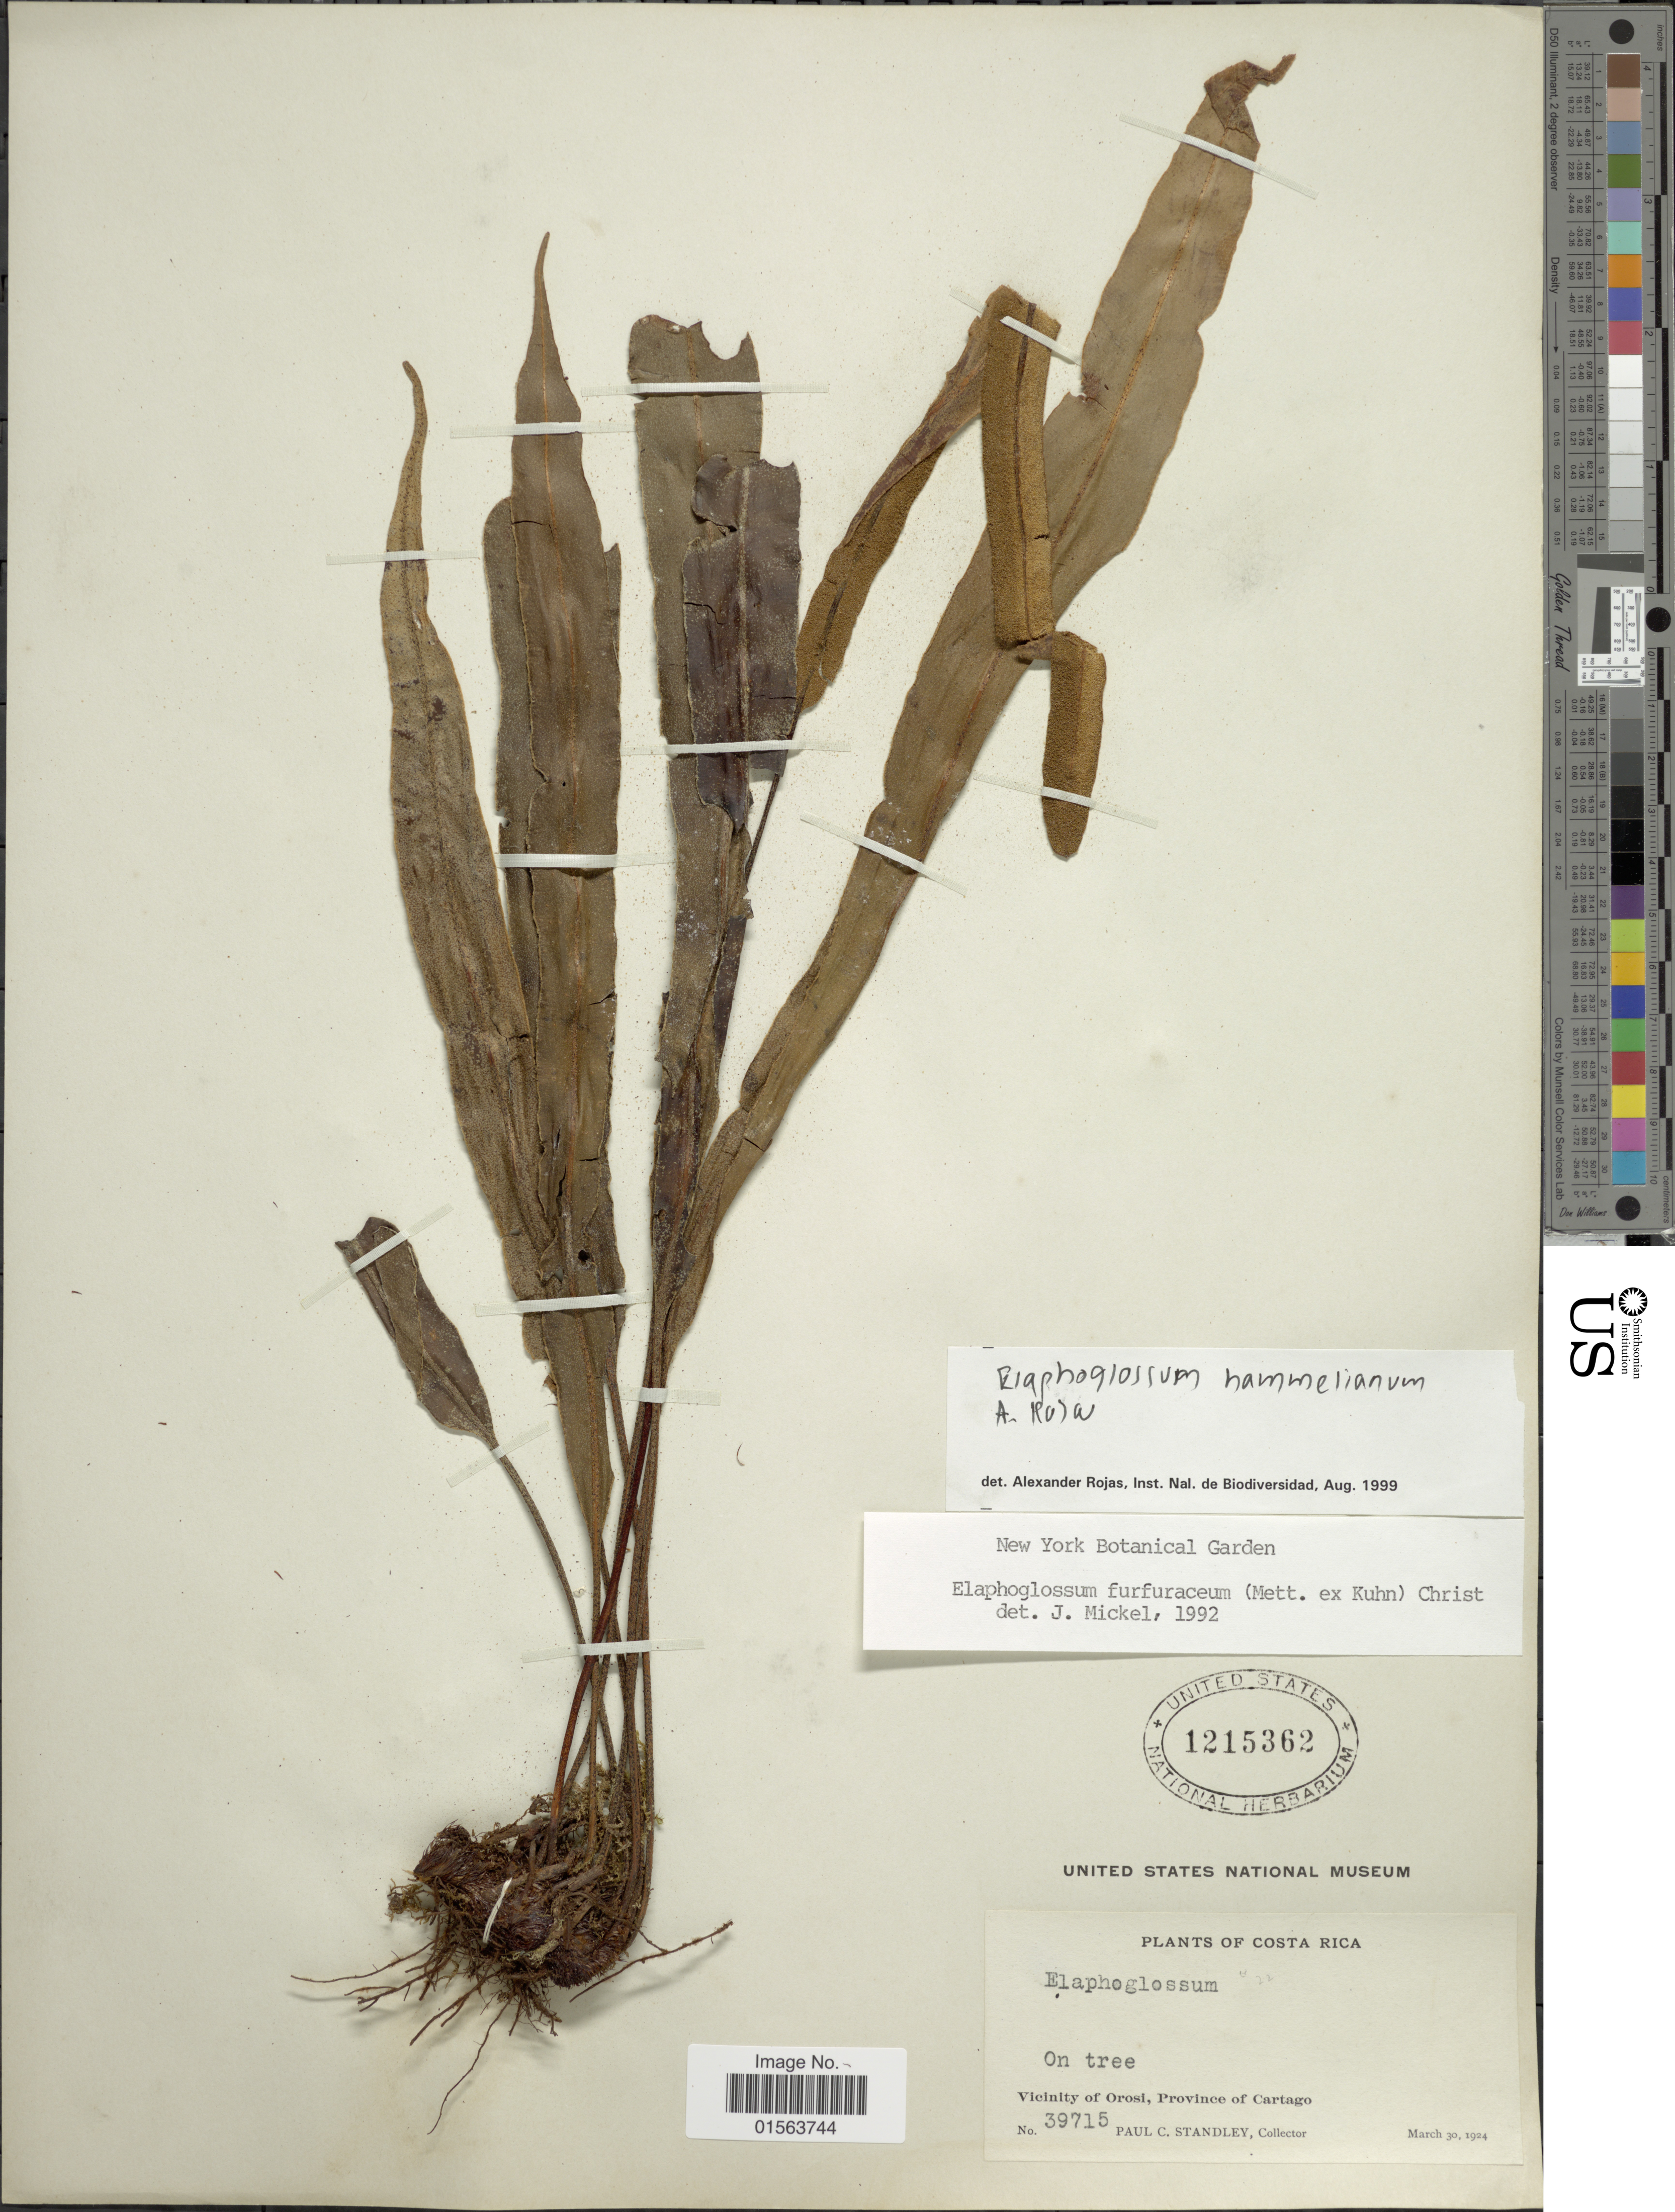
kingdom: Plantae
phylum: Tracheophyta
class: Polypodiopsida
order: Polypodiales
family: Dryopteridaceae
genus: Elaphoglossum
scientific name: Elaphoglossum hammelianum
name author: A. Rojas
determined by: Matos, F. B.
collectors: P. C. Standley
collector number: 39715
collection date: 1924-03-30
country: Costa Rica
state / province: Cartago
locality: Vicinity of Orosi, Province of Cartago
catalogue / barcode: US 1215362